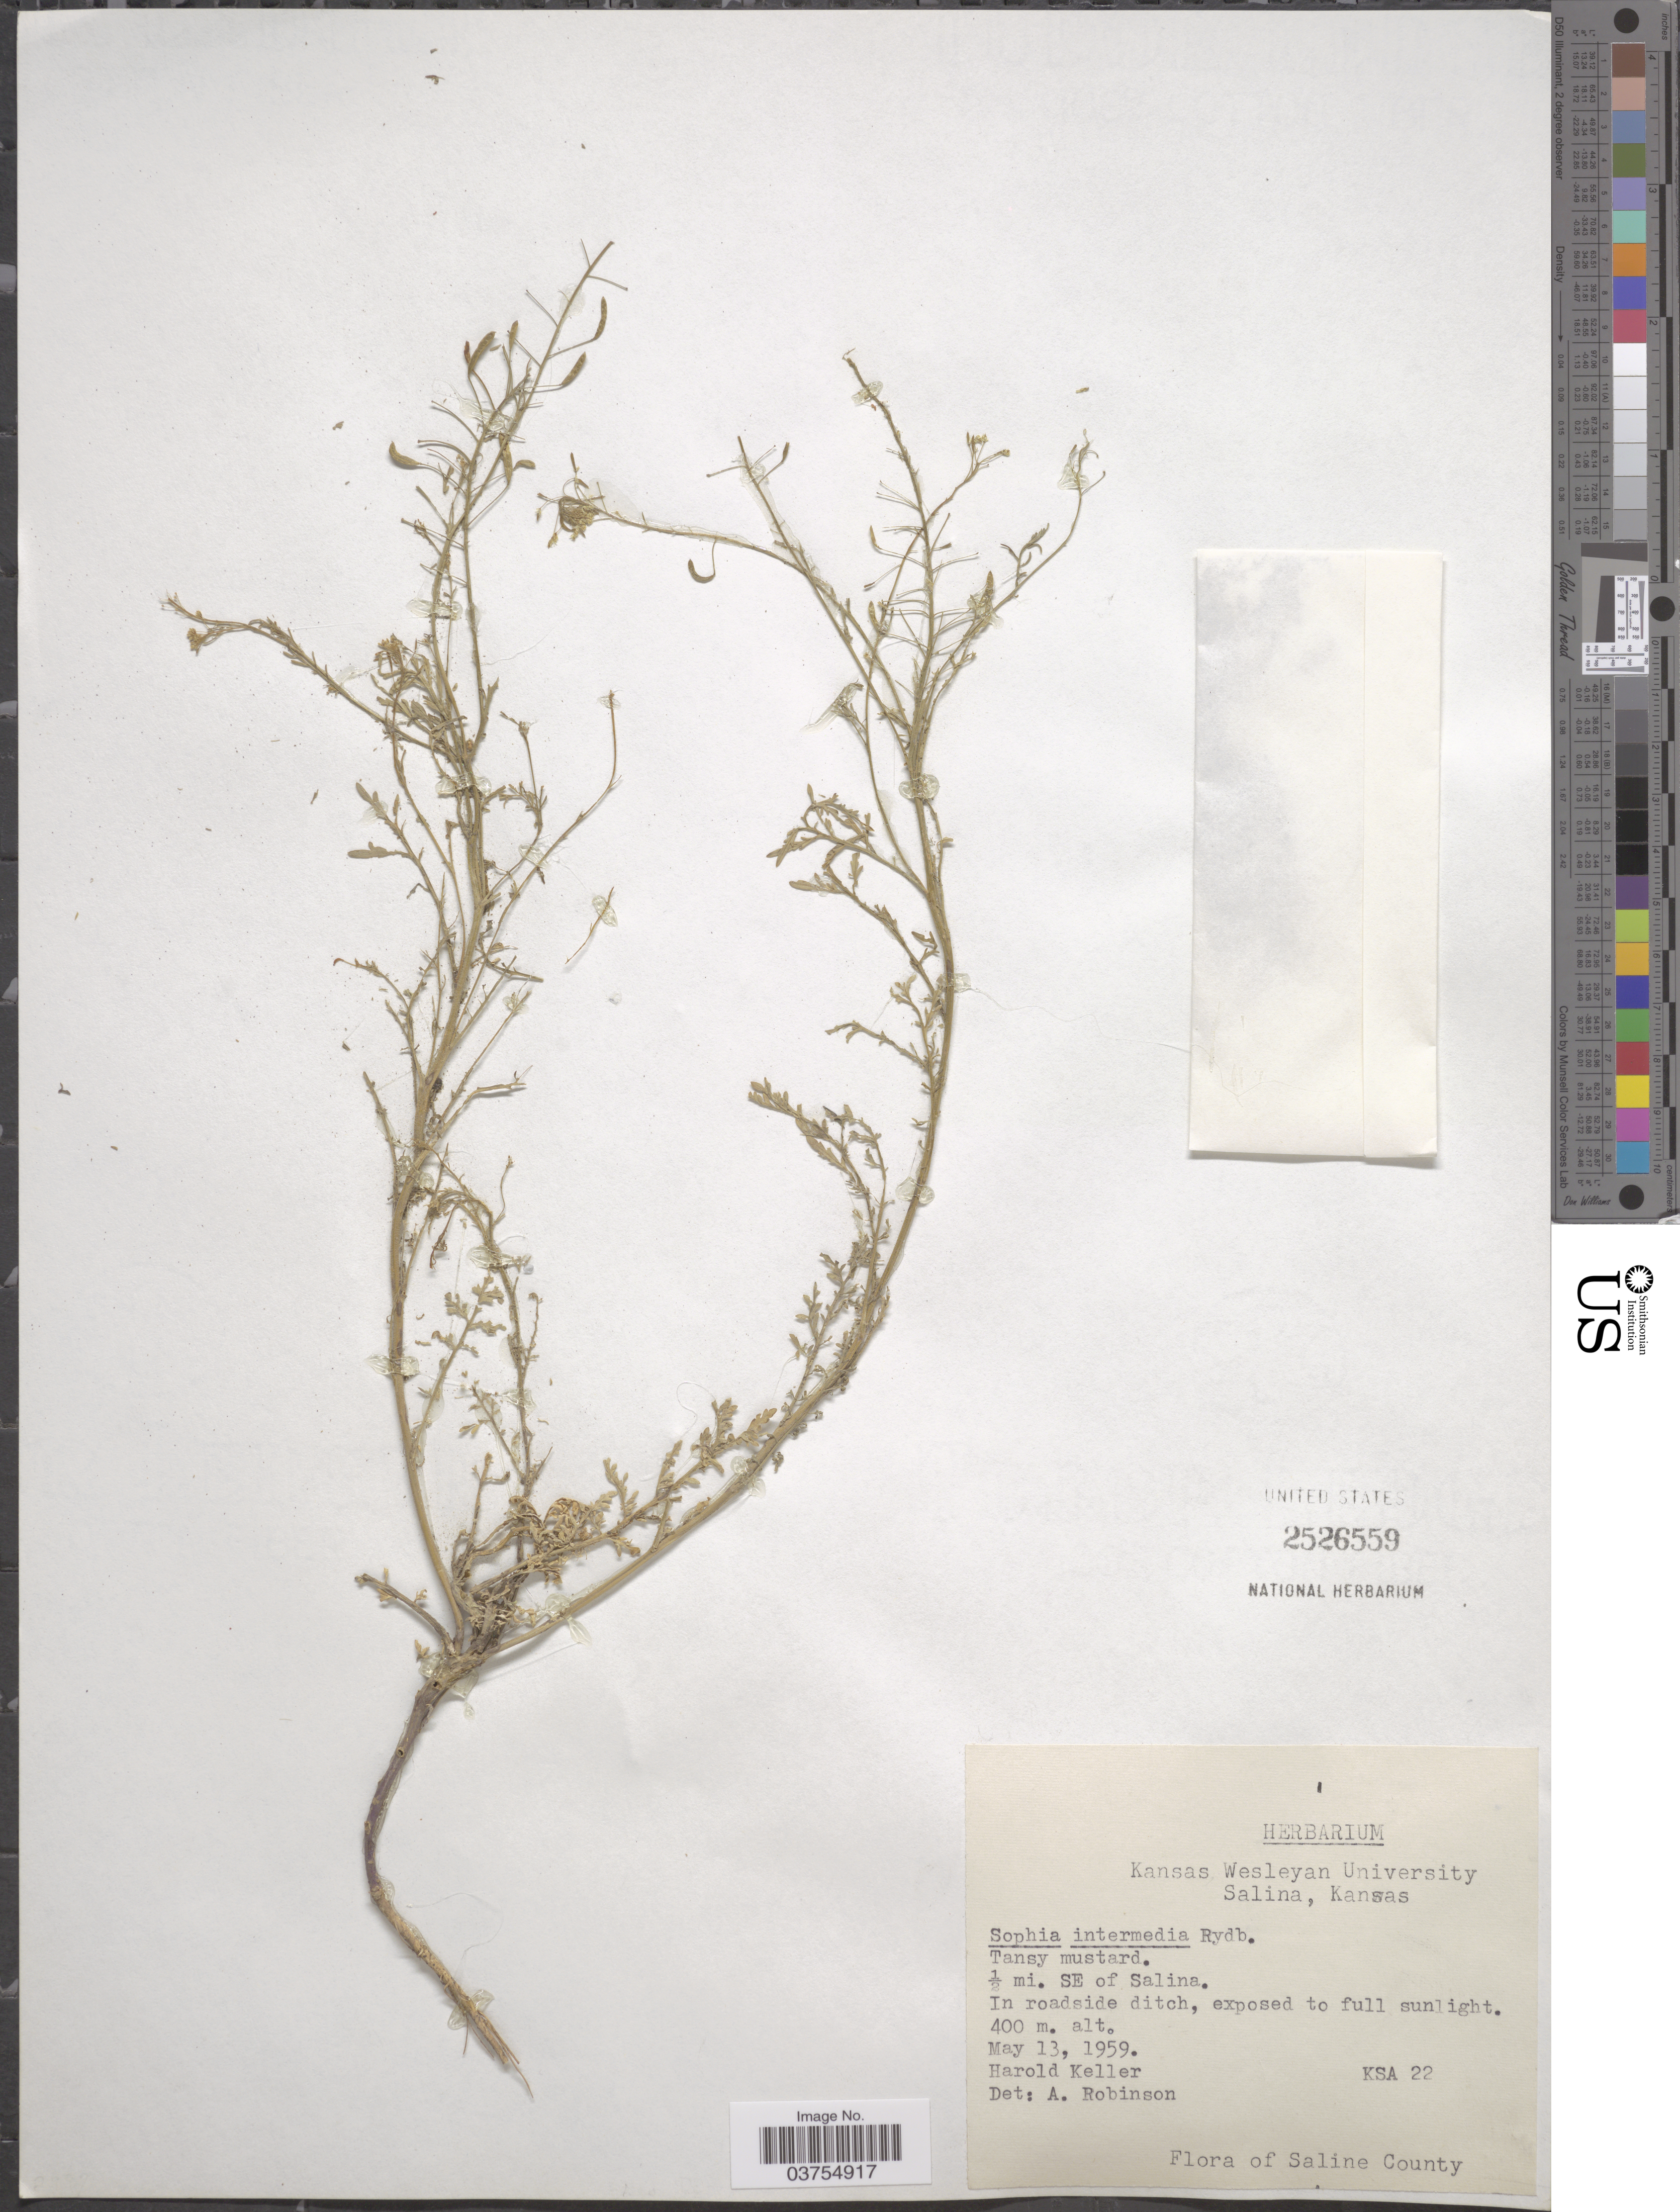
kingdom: Plantae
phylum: Tracheophyta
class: Magnoliopsida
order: Brassicales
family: Brassicaceae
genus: Descurainia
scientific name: Descurainia pinnata subsp. intermedia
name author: (Rydb.) Detling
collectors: H. Keller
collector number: KSA 22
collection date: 1959-05-13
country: United States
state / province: Kansas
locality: ½ mi. SE of Salina. Salina County.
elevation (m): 400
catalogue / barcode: US 2526559